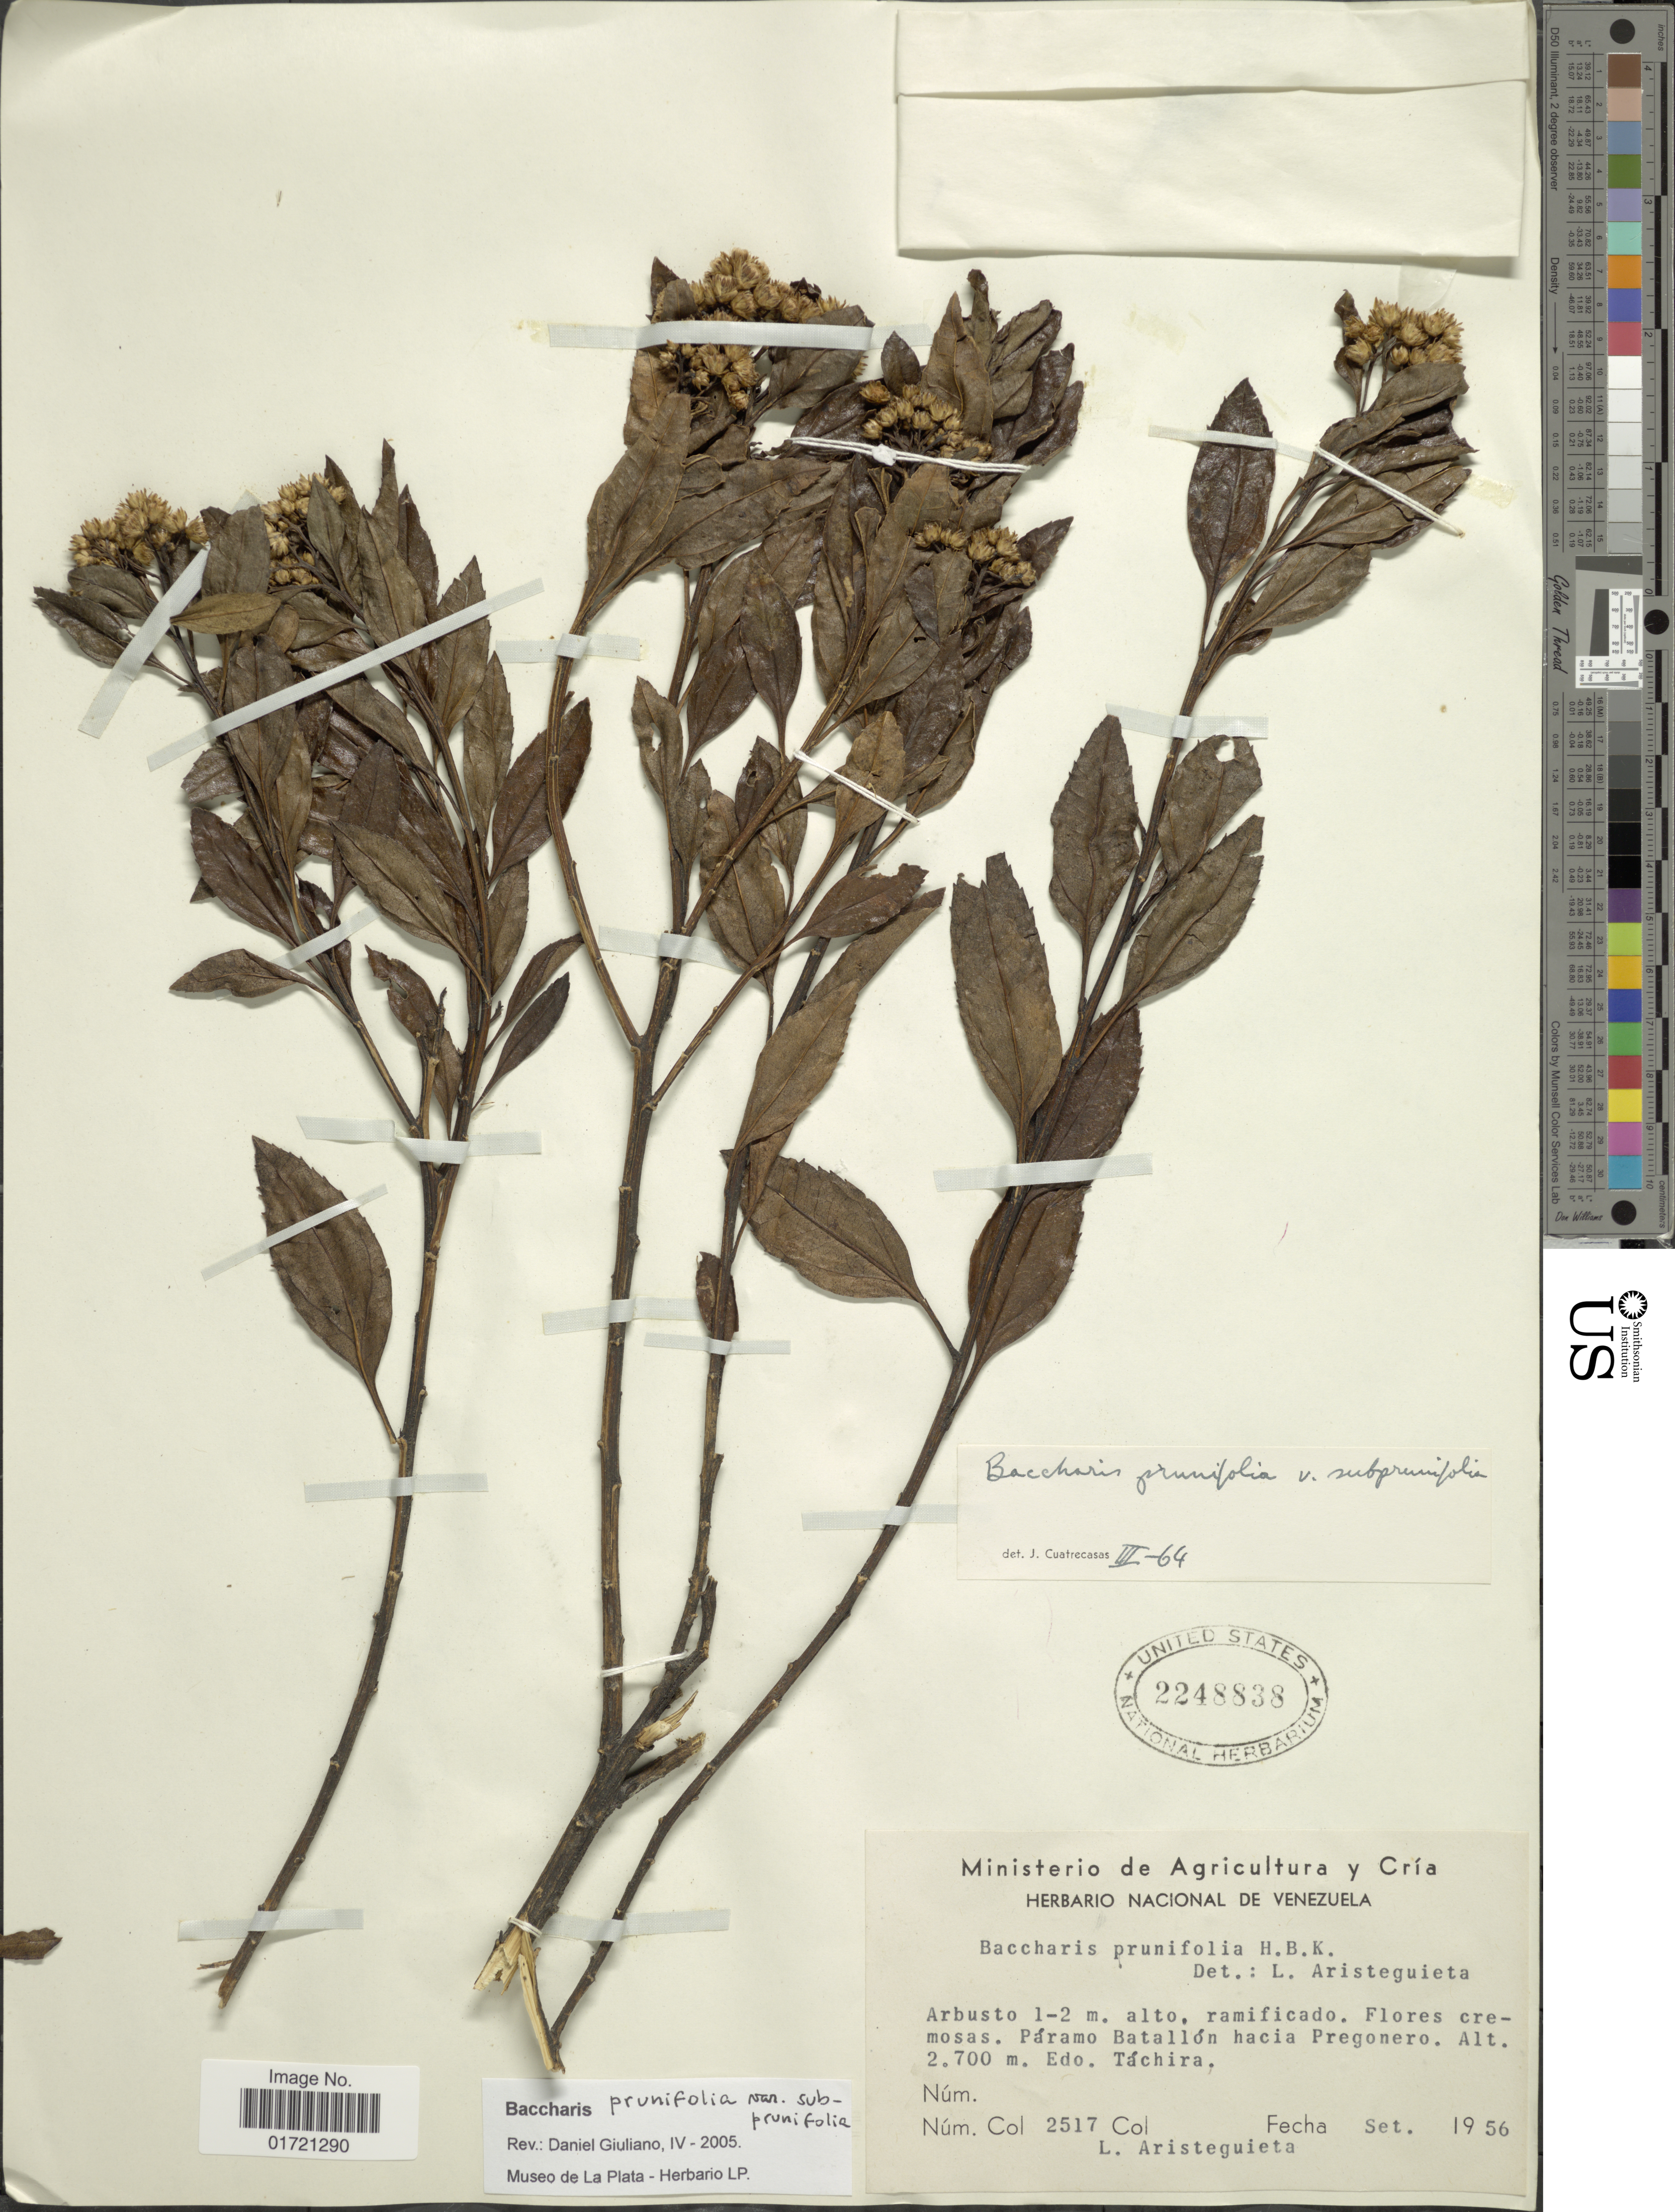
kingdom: Plantae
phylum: Tracheophyta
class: Magnoliopsida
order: Asterales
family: Asteraceae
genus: Baccharis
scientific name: Baccharis prunifolia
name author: Kunth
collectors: L. Aristeguieta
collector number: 2517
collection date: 1956-09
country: Venezuela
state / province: Tachira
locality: Páramo Batallón hacia Pregonero. Edo. Táchira.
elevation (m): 2700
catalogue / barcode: US 2248838